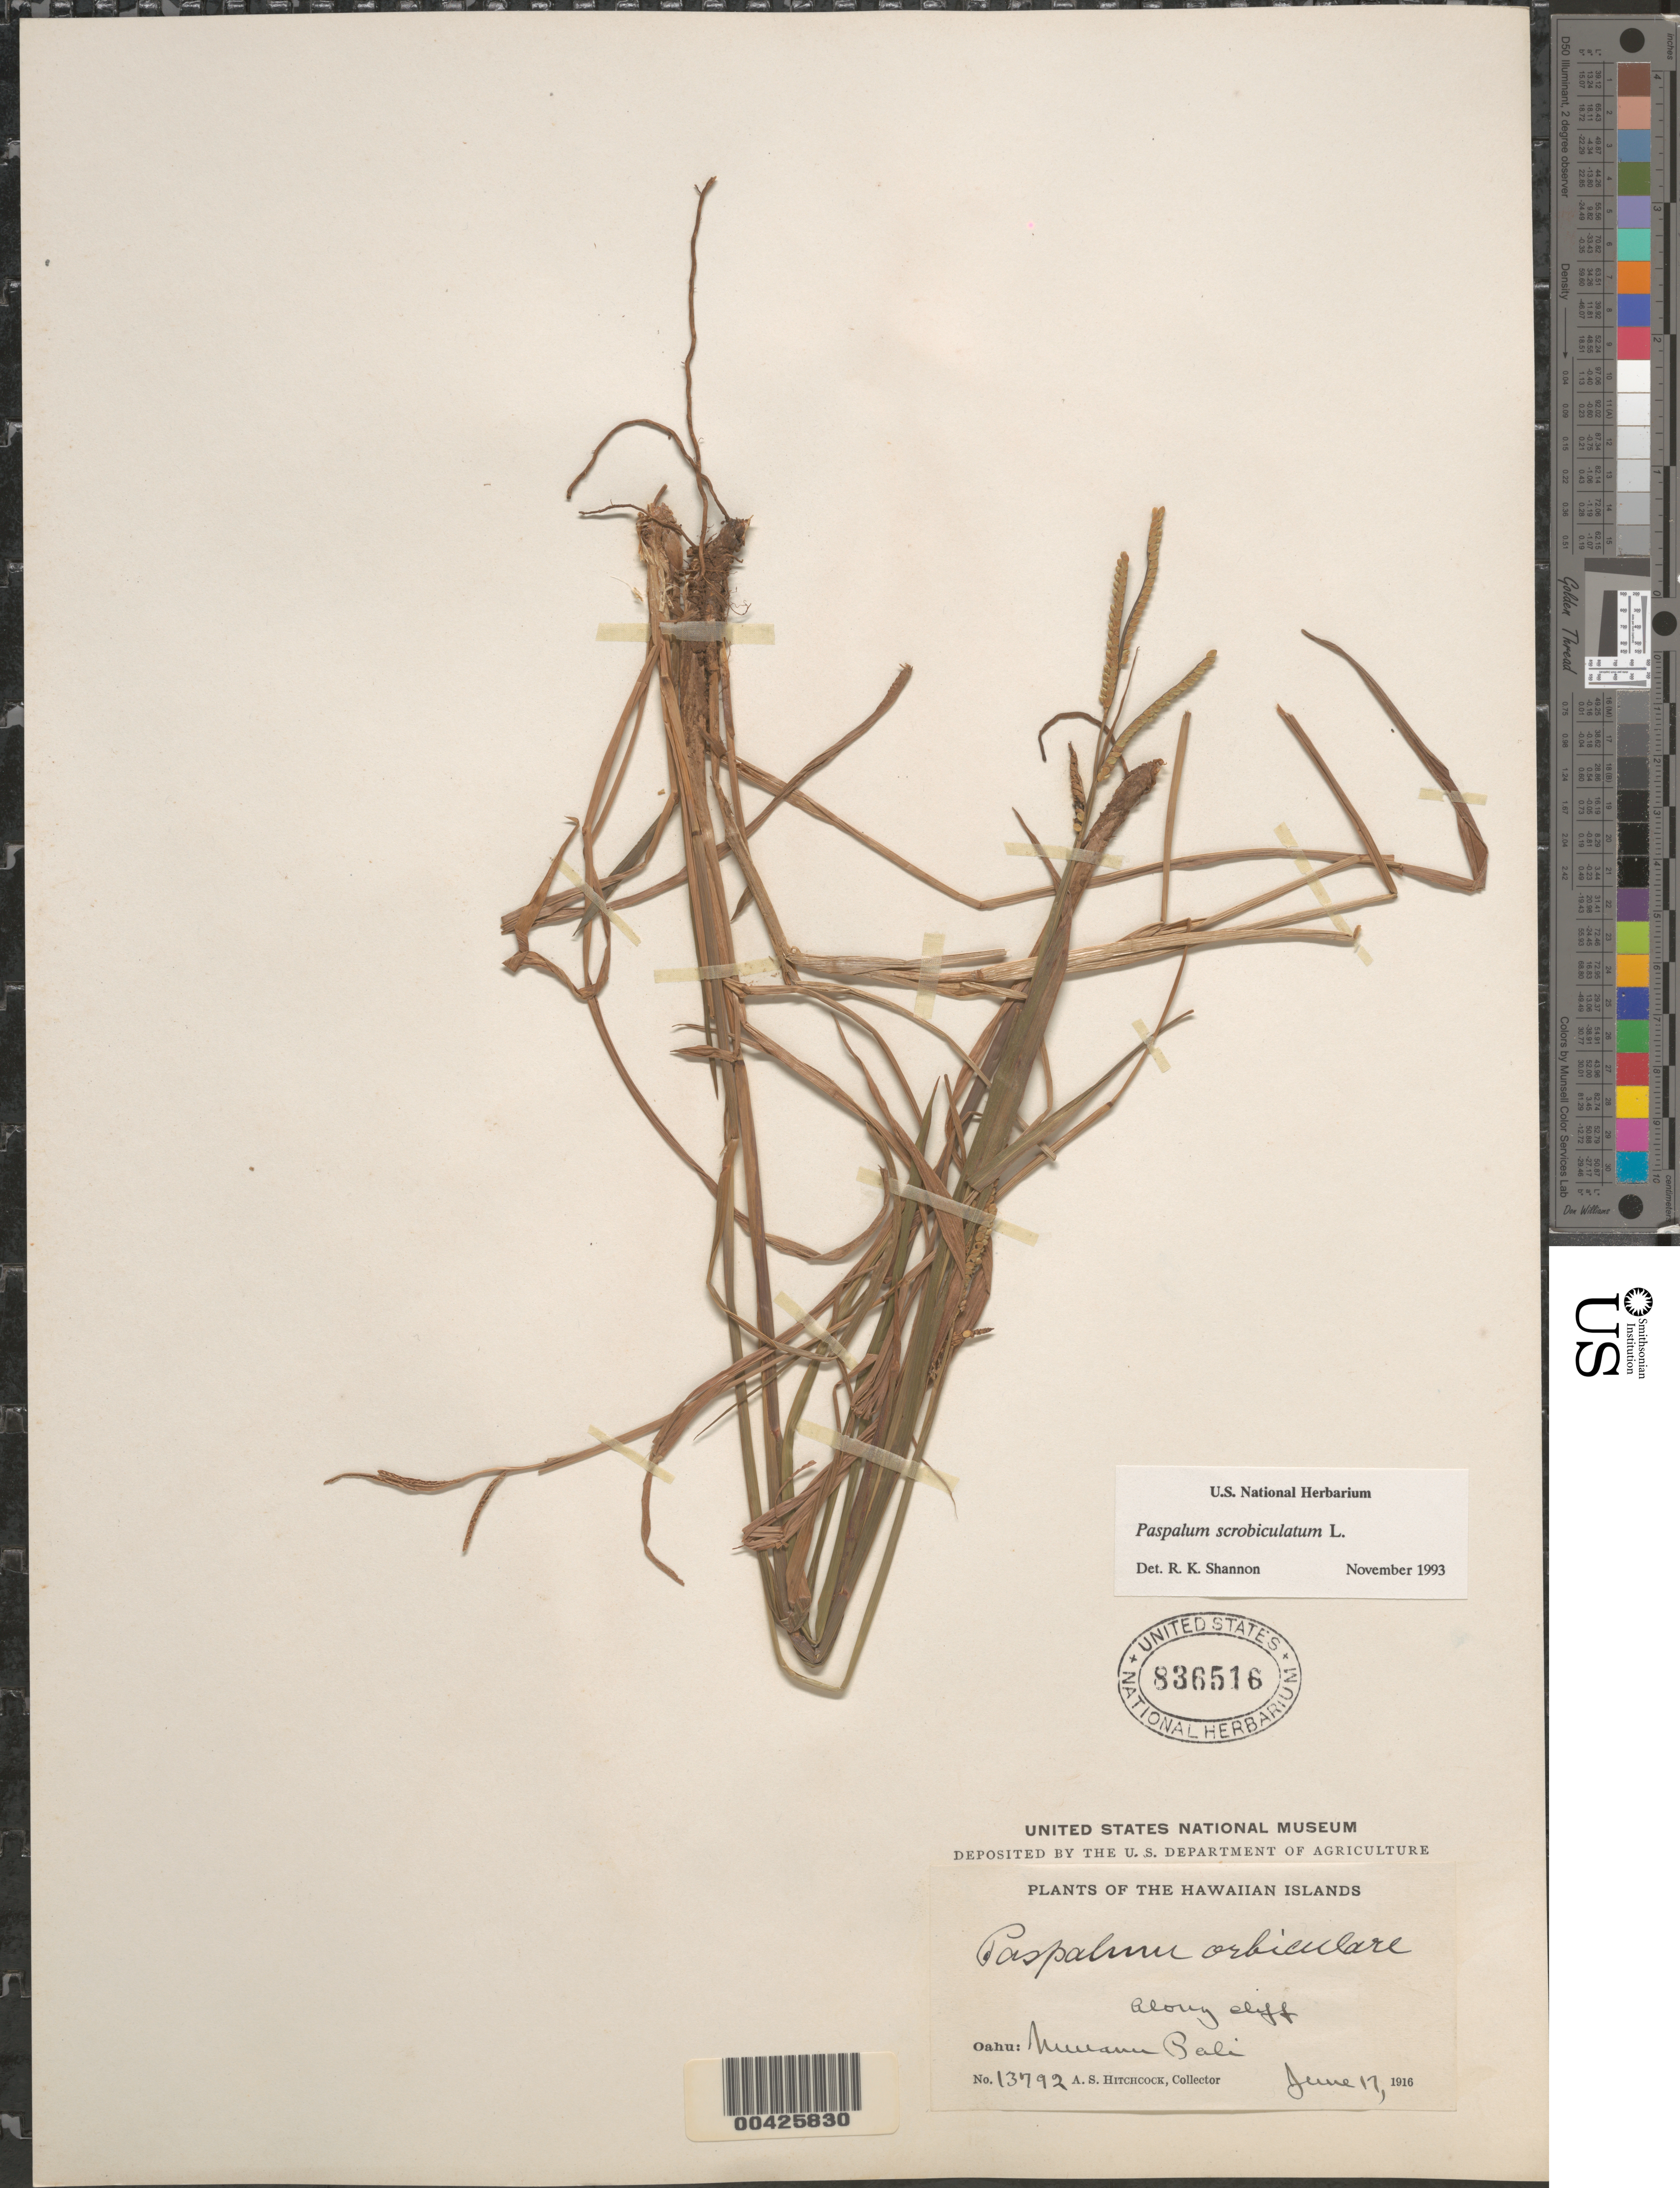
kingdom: Plantae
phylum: Tracheophyta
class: Liliopsida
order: Poales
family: Poaceae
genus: Paspalum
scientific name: Paspalum scrobiculatum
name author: L.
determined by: Shannon, R. K., (UNITED STATES)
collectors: A. S. Hitchcock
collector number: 13792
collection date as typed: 17 Jun 1916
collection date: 1916-06-17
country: United States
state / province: Hawaii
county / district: Honolulu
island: Oahu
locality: Nuuanu Pali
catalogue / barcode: US 836516